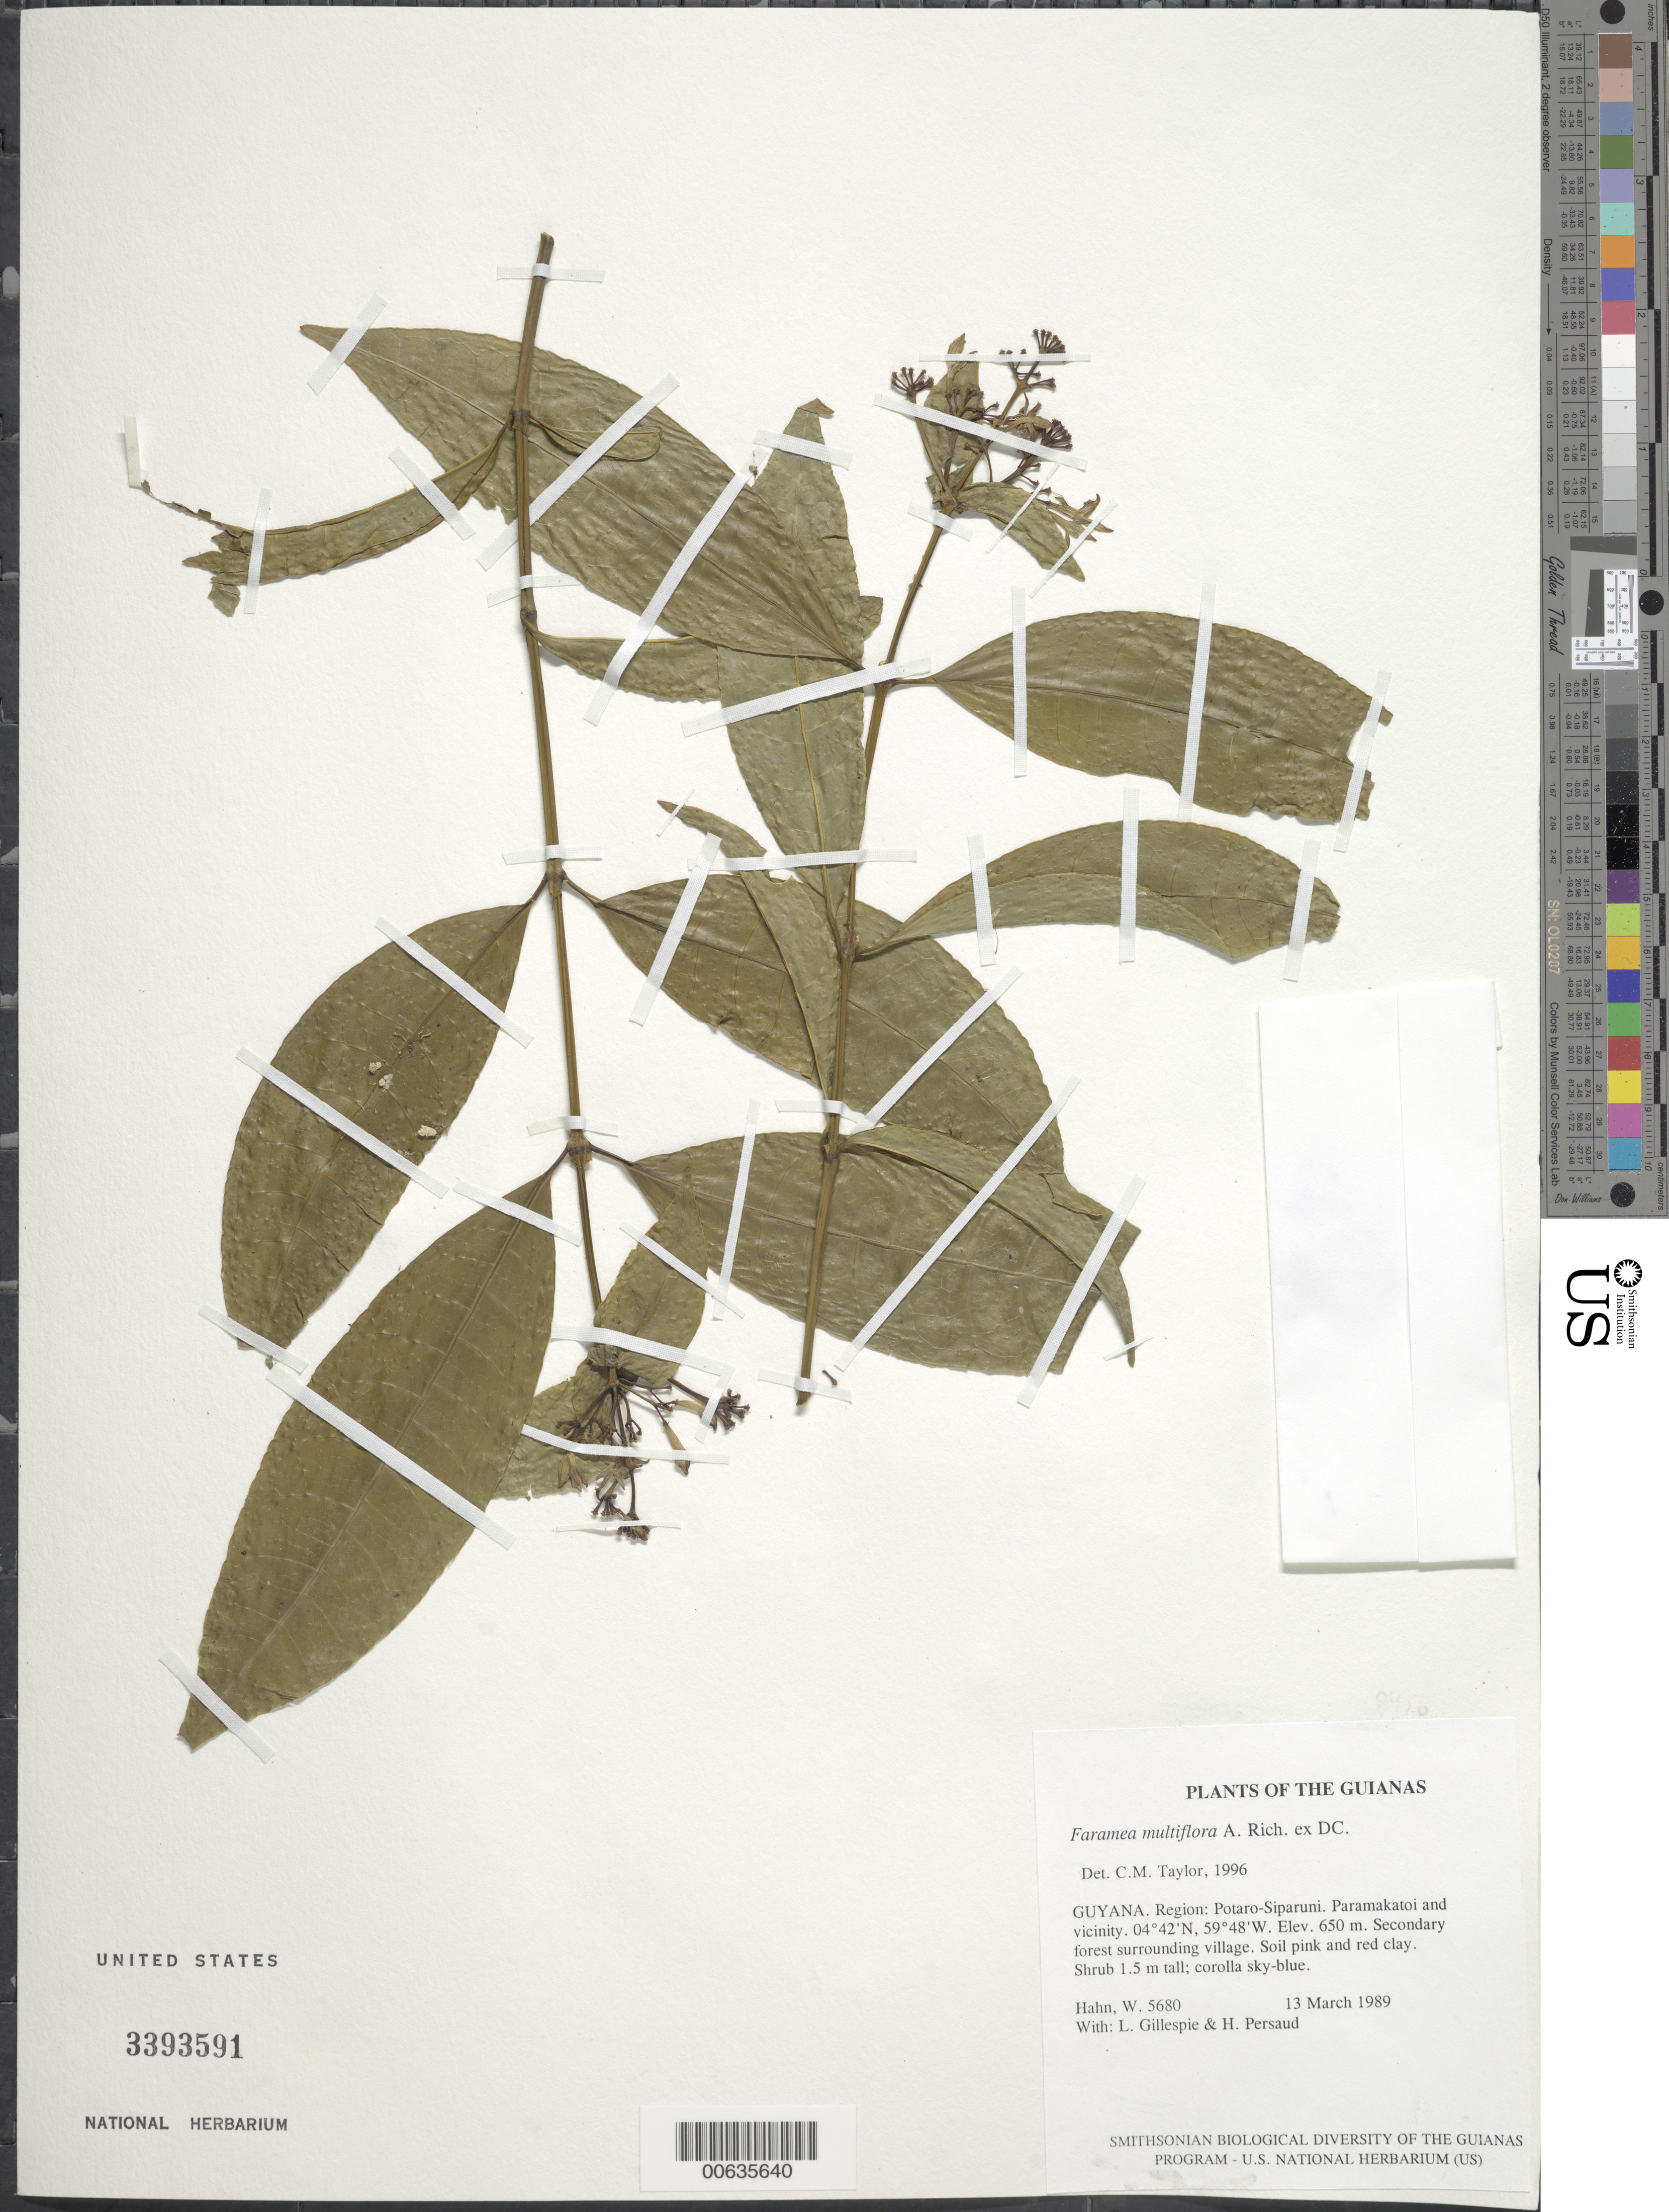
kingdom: Plantae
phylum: Tracheophyta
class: Magnoliopsida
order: Gentianales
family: Rubiaceae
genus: Faramea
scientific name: Faramea multiflora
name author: A. Rich. ex DC.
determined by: Taylor, Charlotte M.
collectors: W. Hahn, L. J. Gillespie & H. Persaud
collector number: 5680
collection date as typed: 13 March 1989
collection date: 1989-03-13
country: Guyana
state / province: Potaro-Siparuni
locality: Paramakatoi and vicinity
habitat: Secondary forest surrounding village. Soil pink and red clay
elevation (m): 650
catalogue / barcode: US 3393591